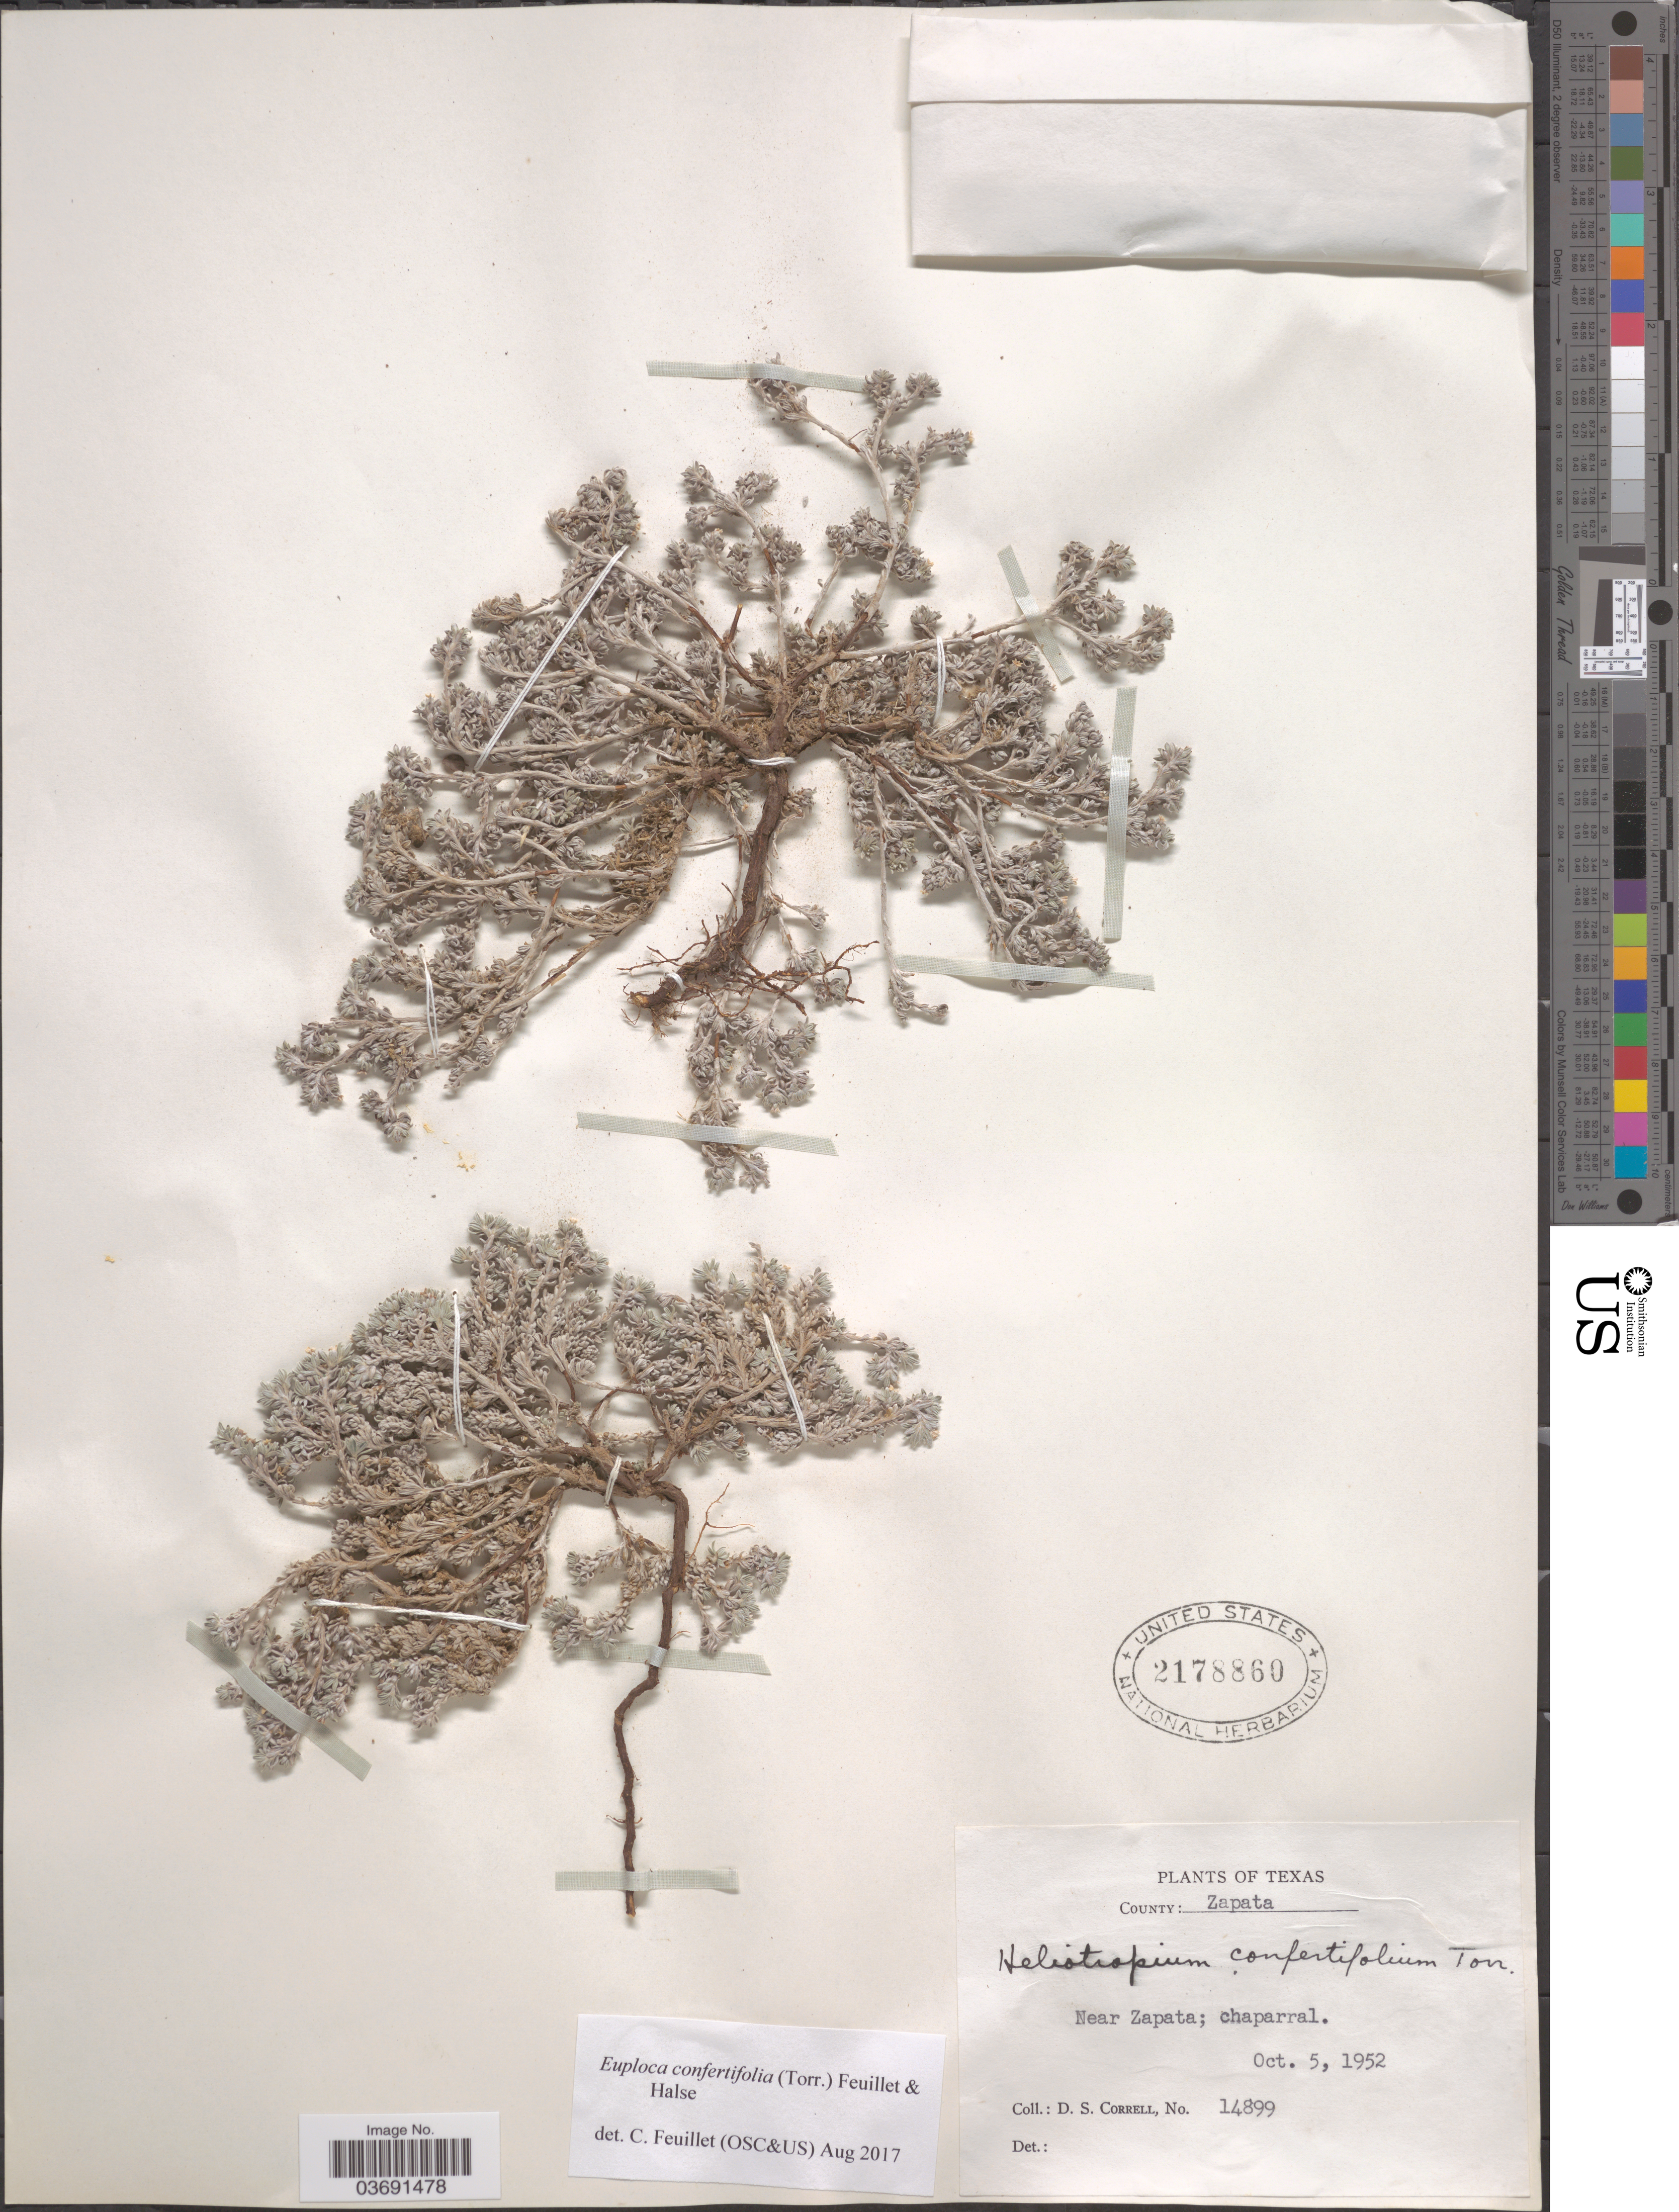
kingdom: Plantae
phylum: Tracheophyta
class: Magnoliopsida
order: Boraginales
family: Heliotropiaceae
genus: Euploca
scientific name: Euploca confertifolium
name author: (Torr.) Feuillet & Halse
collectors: D. S. Correll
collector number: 14899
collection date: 1952-10-05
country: United States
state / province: Texas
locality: County: Zapata. Near Zapata; chaparral.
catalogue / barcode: US 2178860